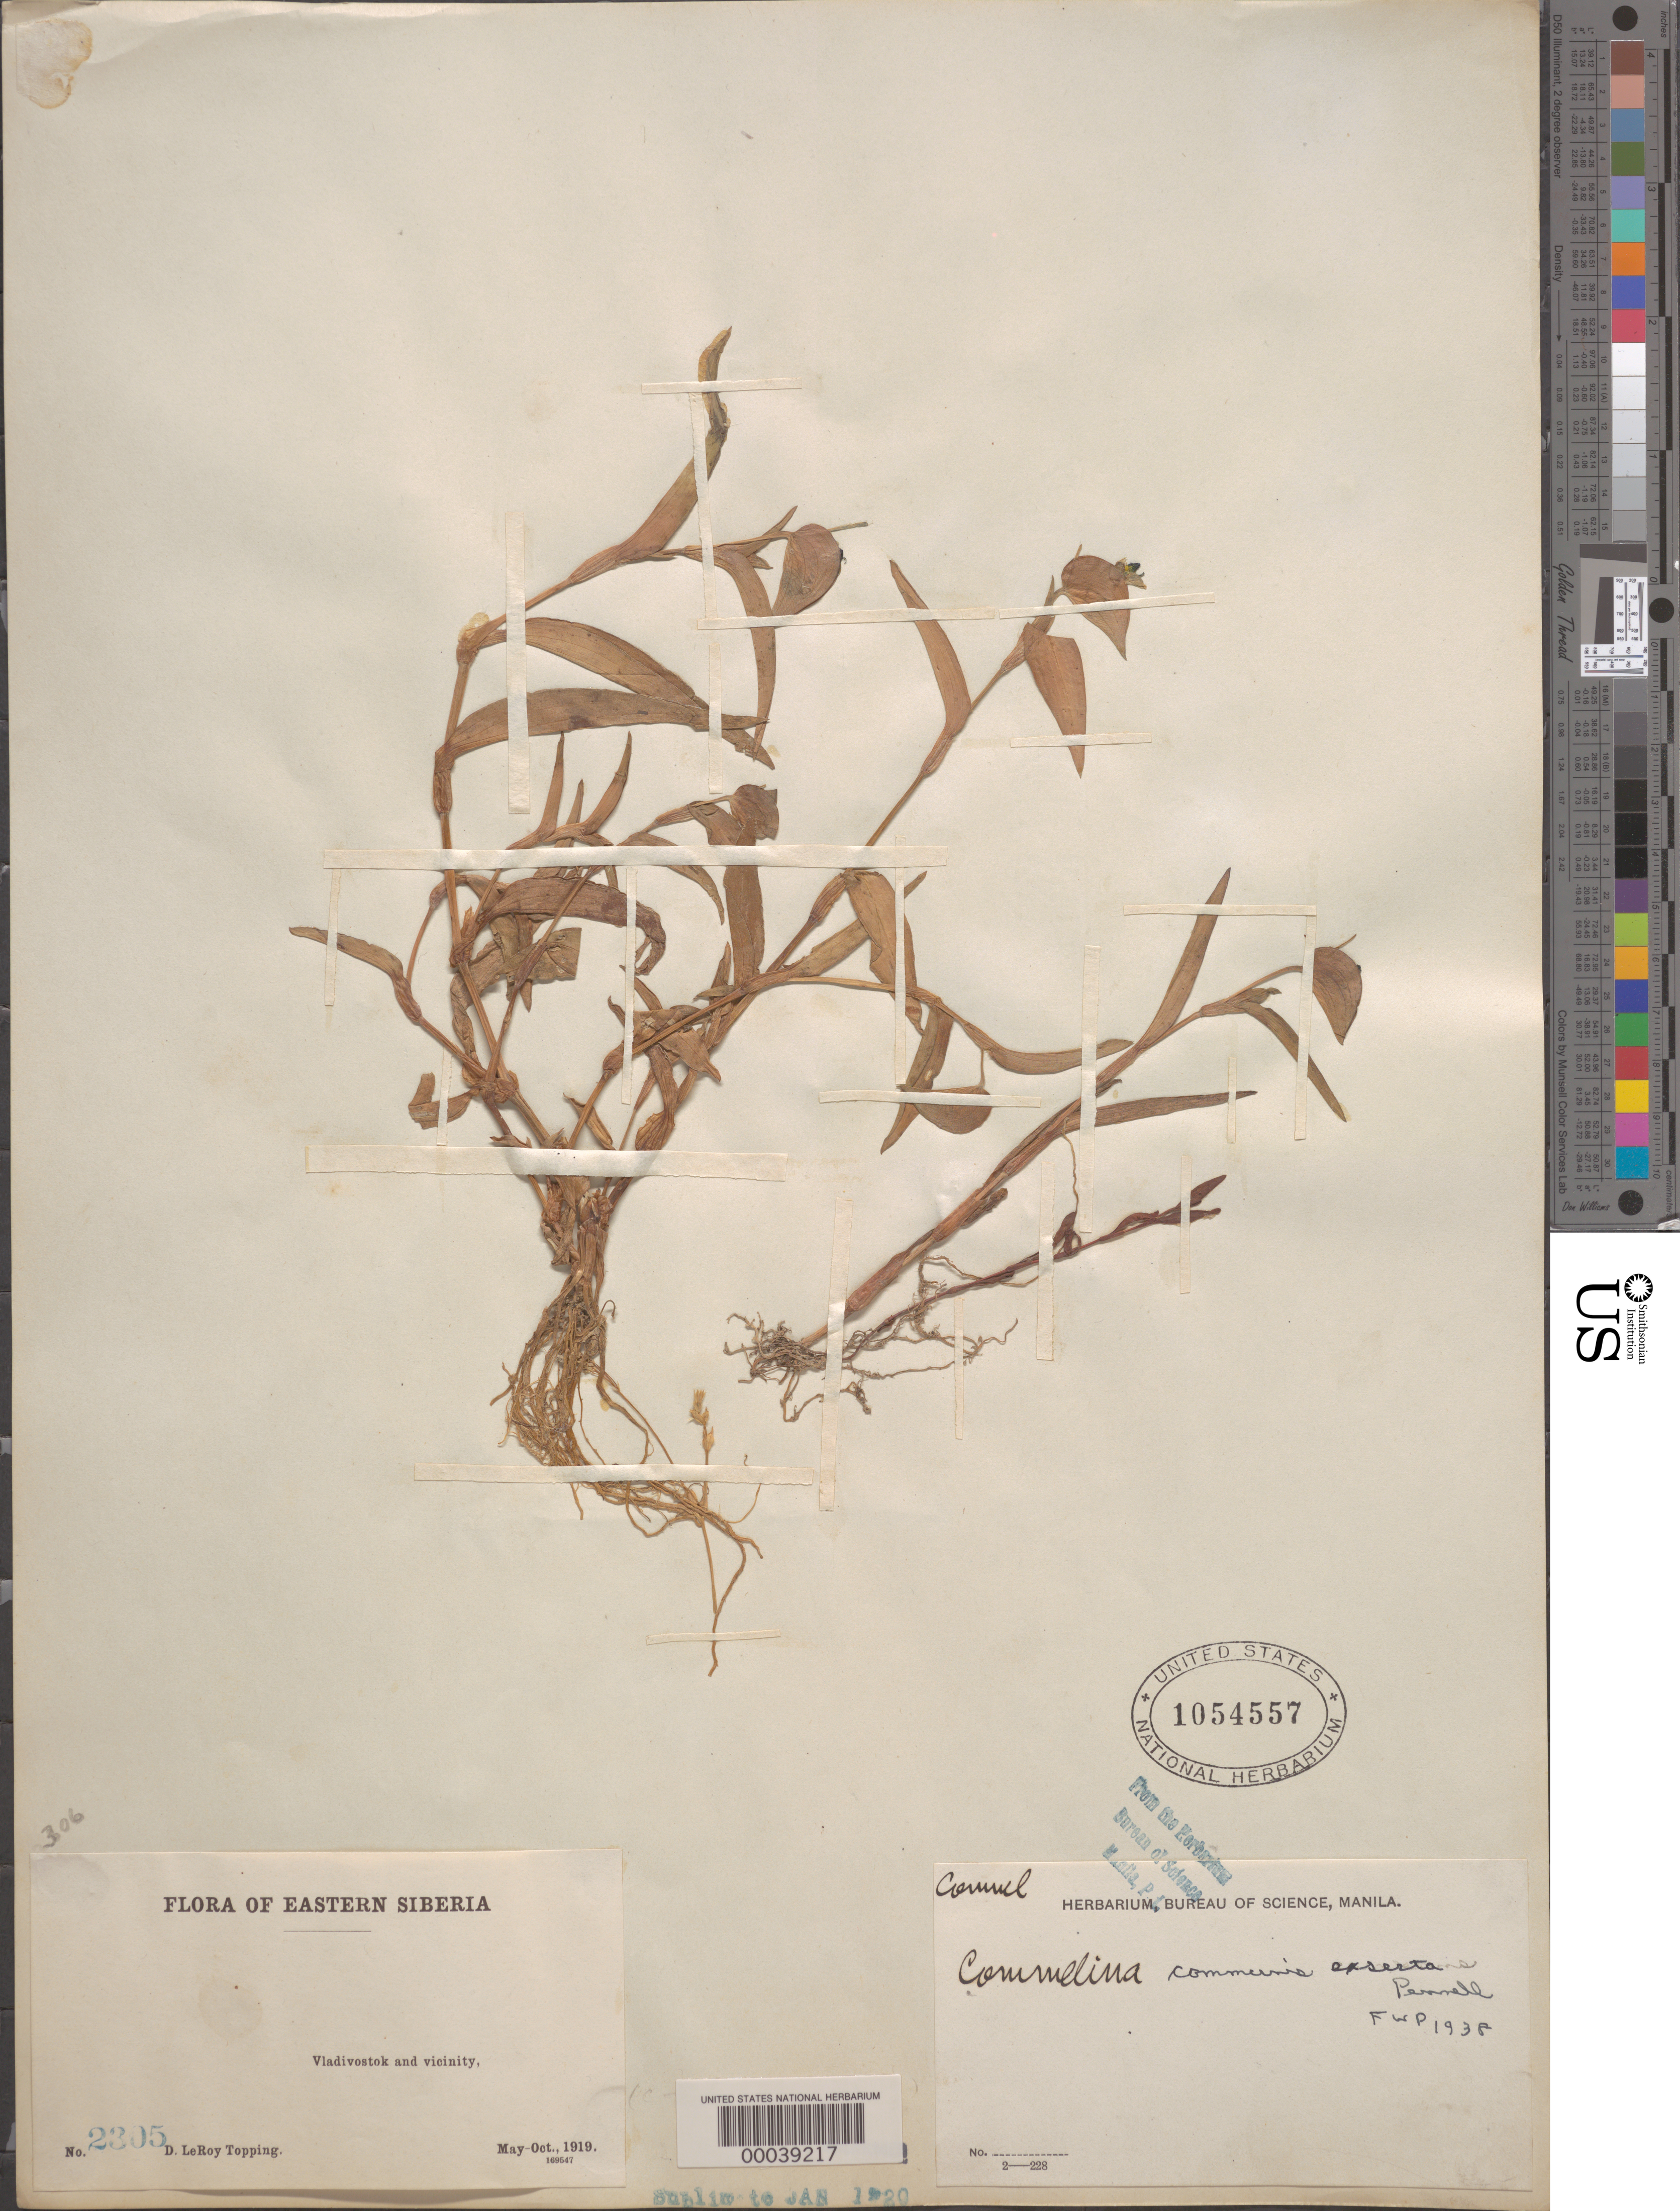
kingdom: Plantae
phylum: Tracheophyta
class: Liliopsida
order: Commelinales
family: Commelinaceae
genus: Commelina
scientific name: Commelina communis var. exserta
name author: (Pennell) F.G. Bernard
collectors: D. L. Topping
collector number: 2305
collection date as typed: May 1919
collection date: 1919-05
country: Russian Federation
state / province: Primorsky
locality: Vladivostok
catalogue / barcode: US 1054557